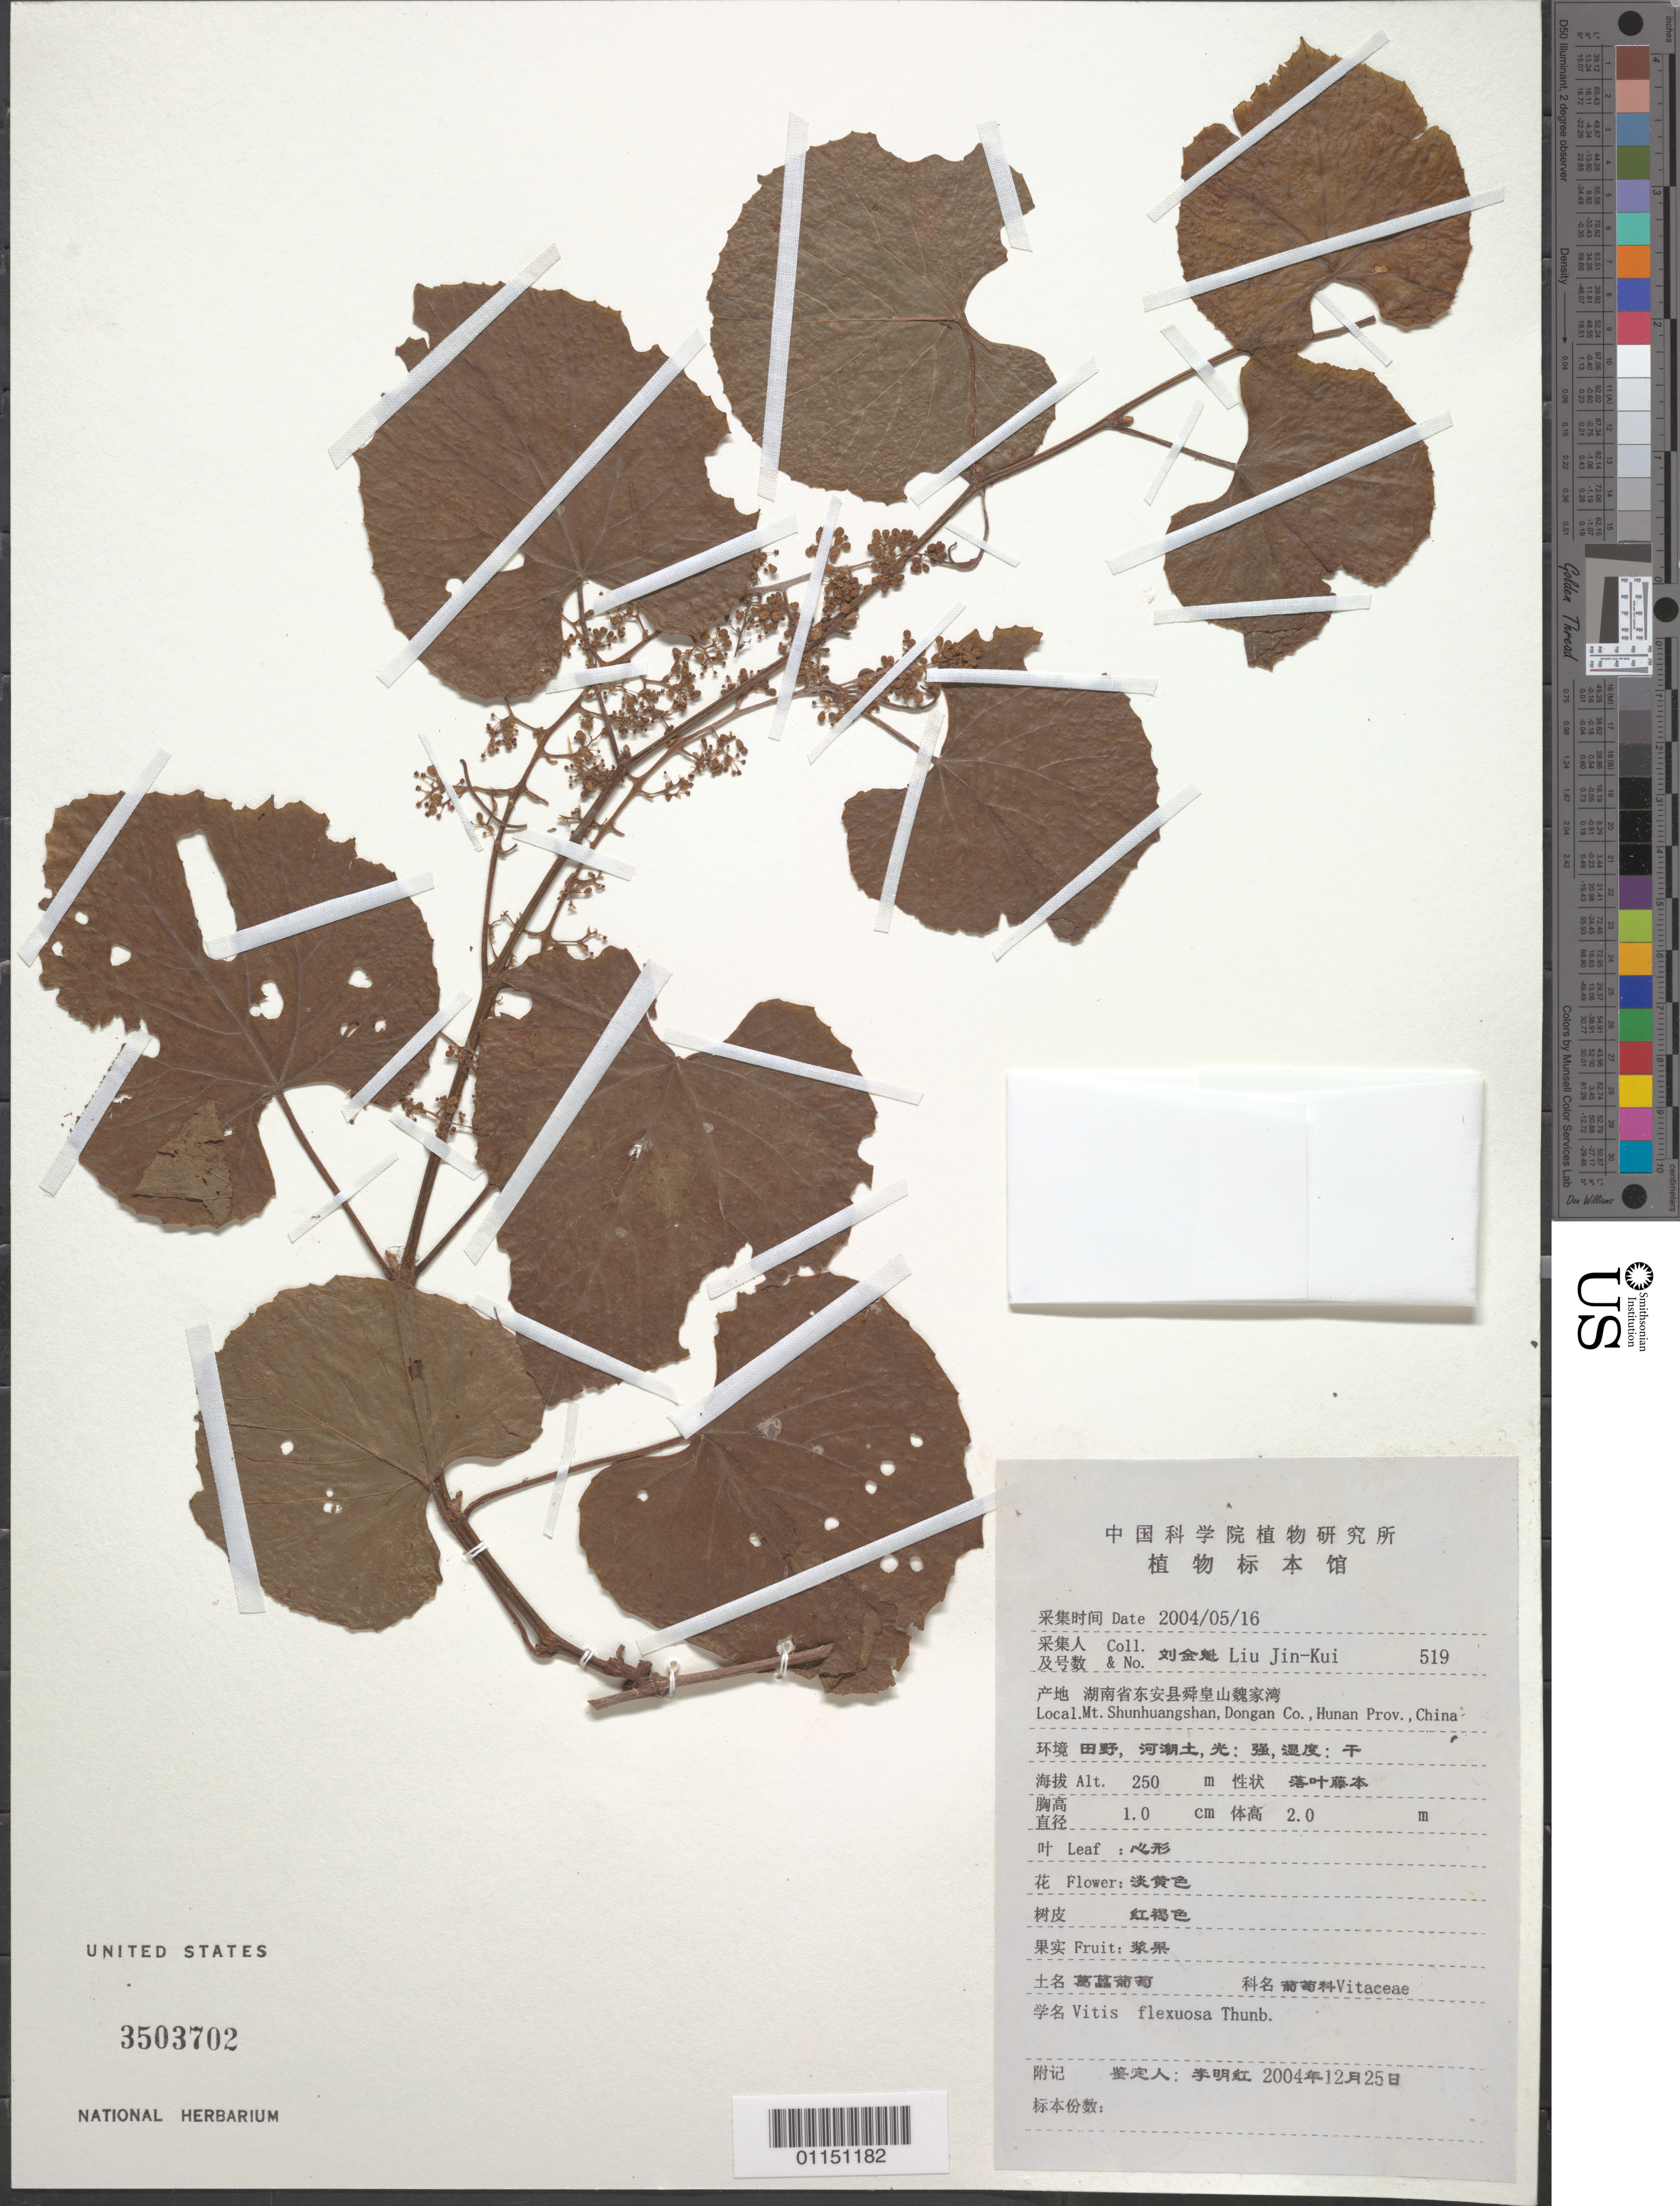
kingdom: Plantae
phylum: Tracheophyta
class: Magnoliopsida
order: Vitales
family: Vitaceae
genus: Vitis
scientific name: Vitis flexuosa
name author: Thunb.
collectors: L. Jin-Kui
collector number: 519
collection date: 2004-05-16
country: China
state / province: Hunan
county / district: Dongan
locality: Mt Shunhuangshan.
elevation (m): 250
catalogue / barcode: US 3503702